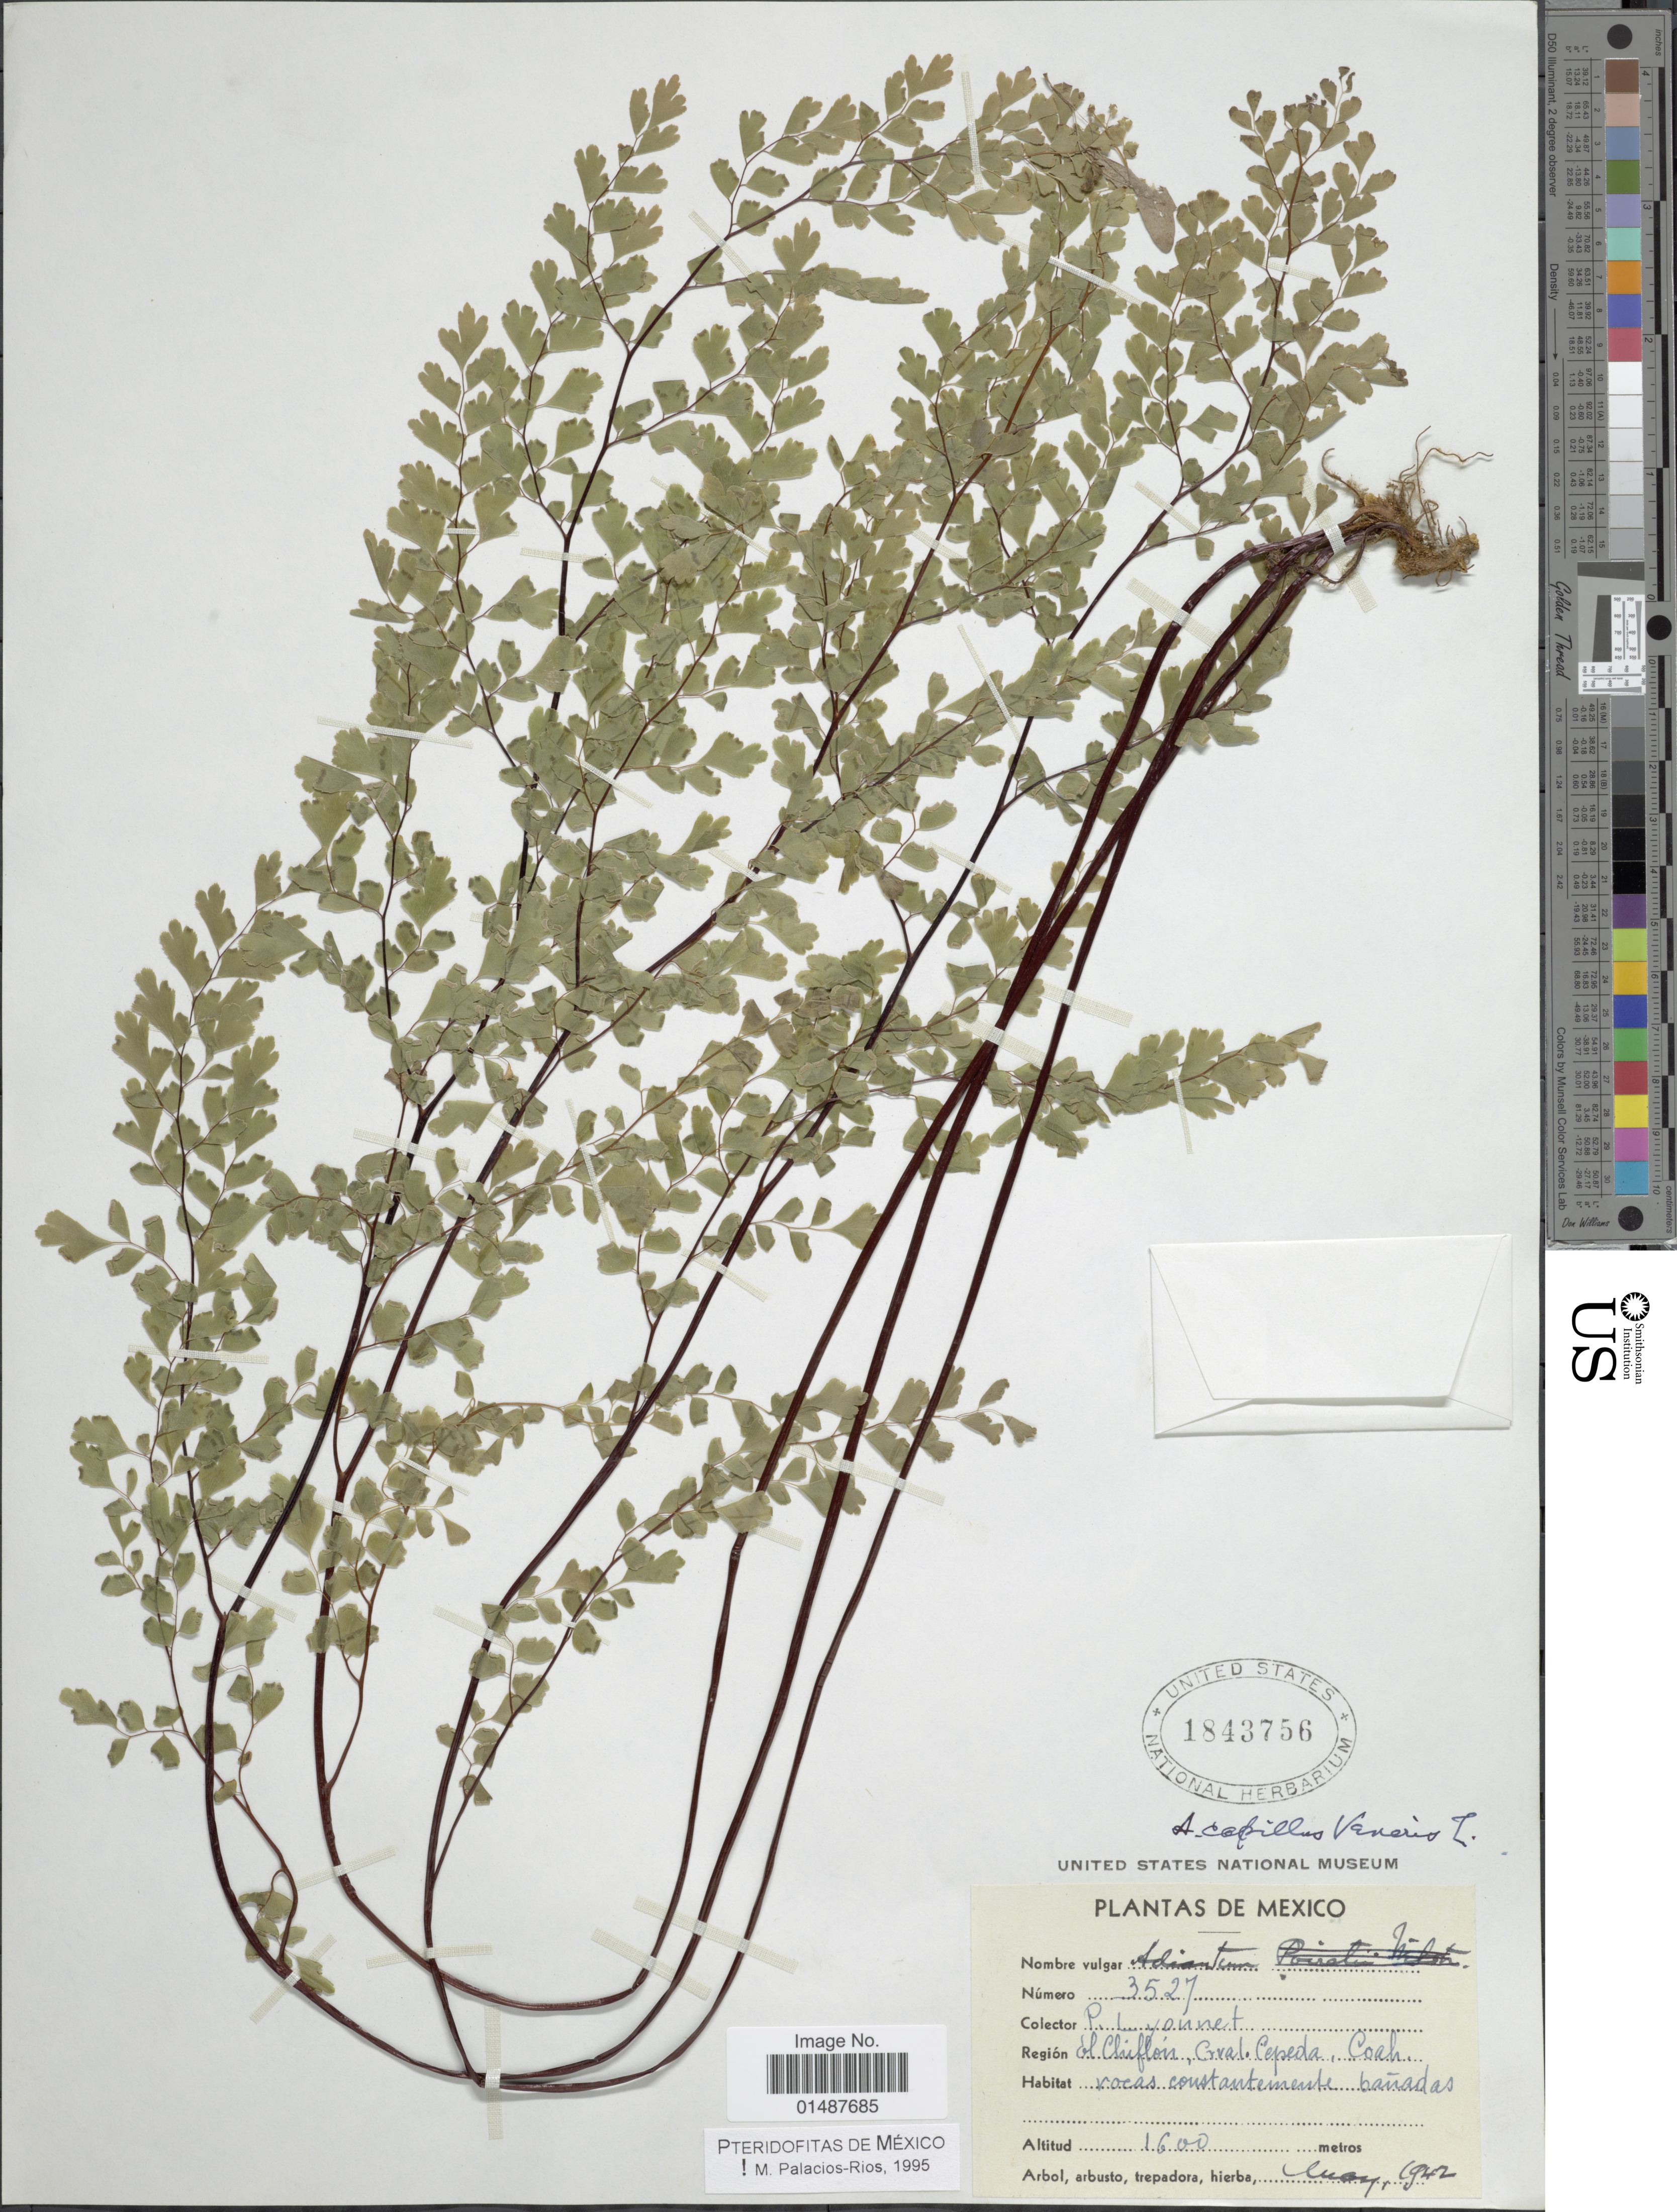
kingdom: Plantae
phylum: Tracheophyta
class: Polypodiopsida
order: Polypodiales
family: Pteridaceae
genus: Adiantum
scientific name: Adiantum capillus-veneris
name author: L.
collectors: P. Lyonnet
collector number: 3527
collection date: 1942-05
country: Mexico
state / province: Coahuila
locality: El Chiffon, Gral. Cepeda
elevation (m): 1600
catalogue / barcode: US 1843756